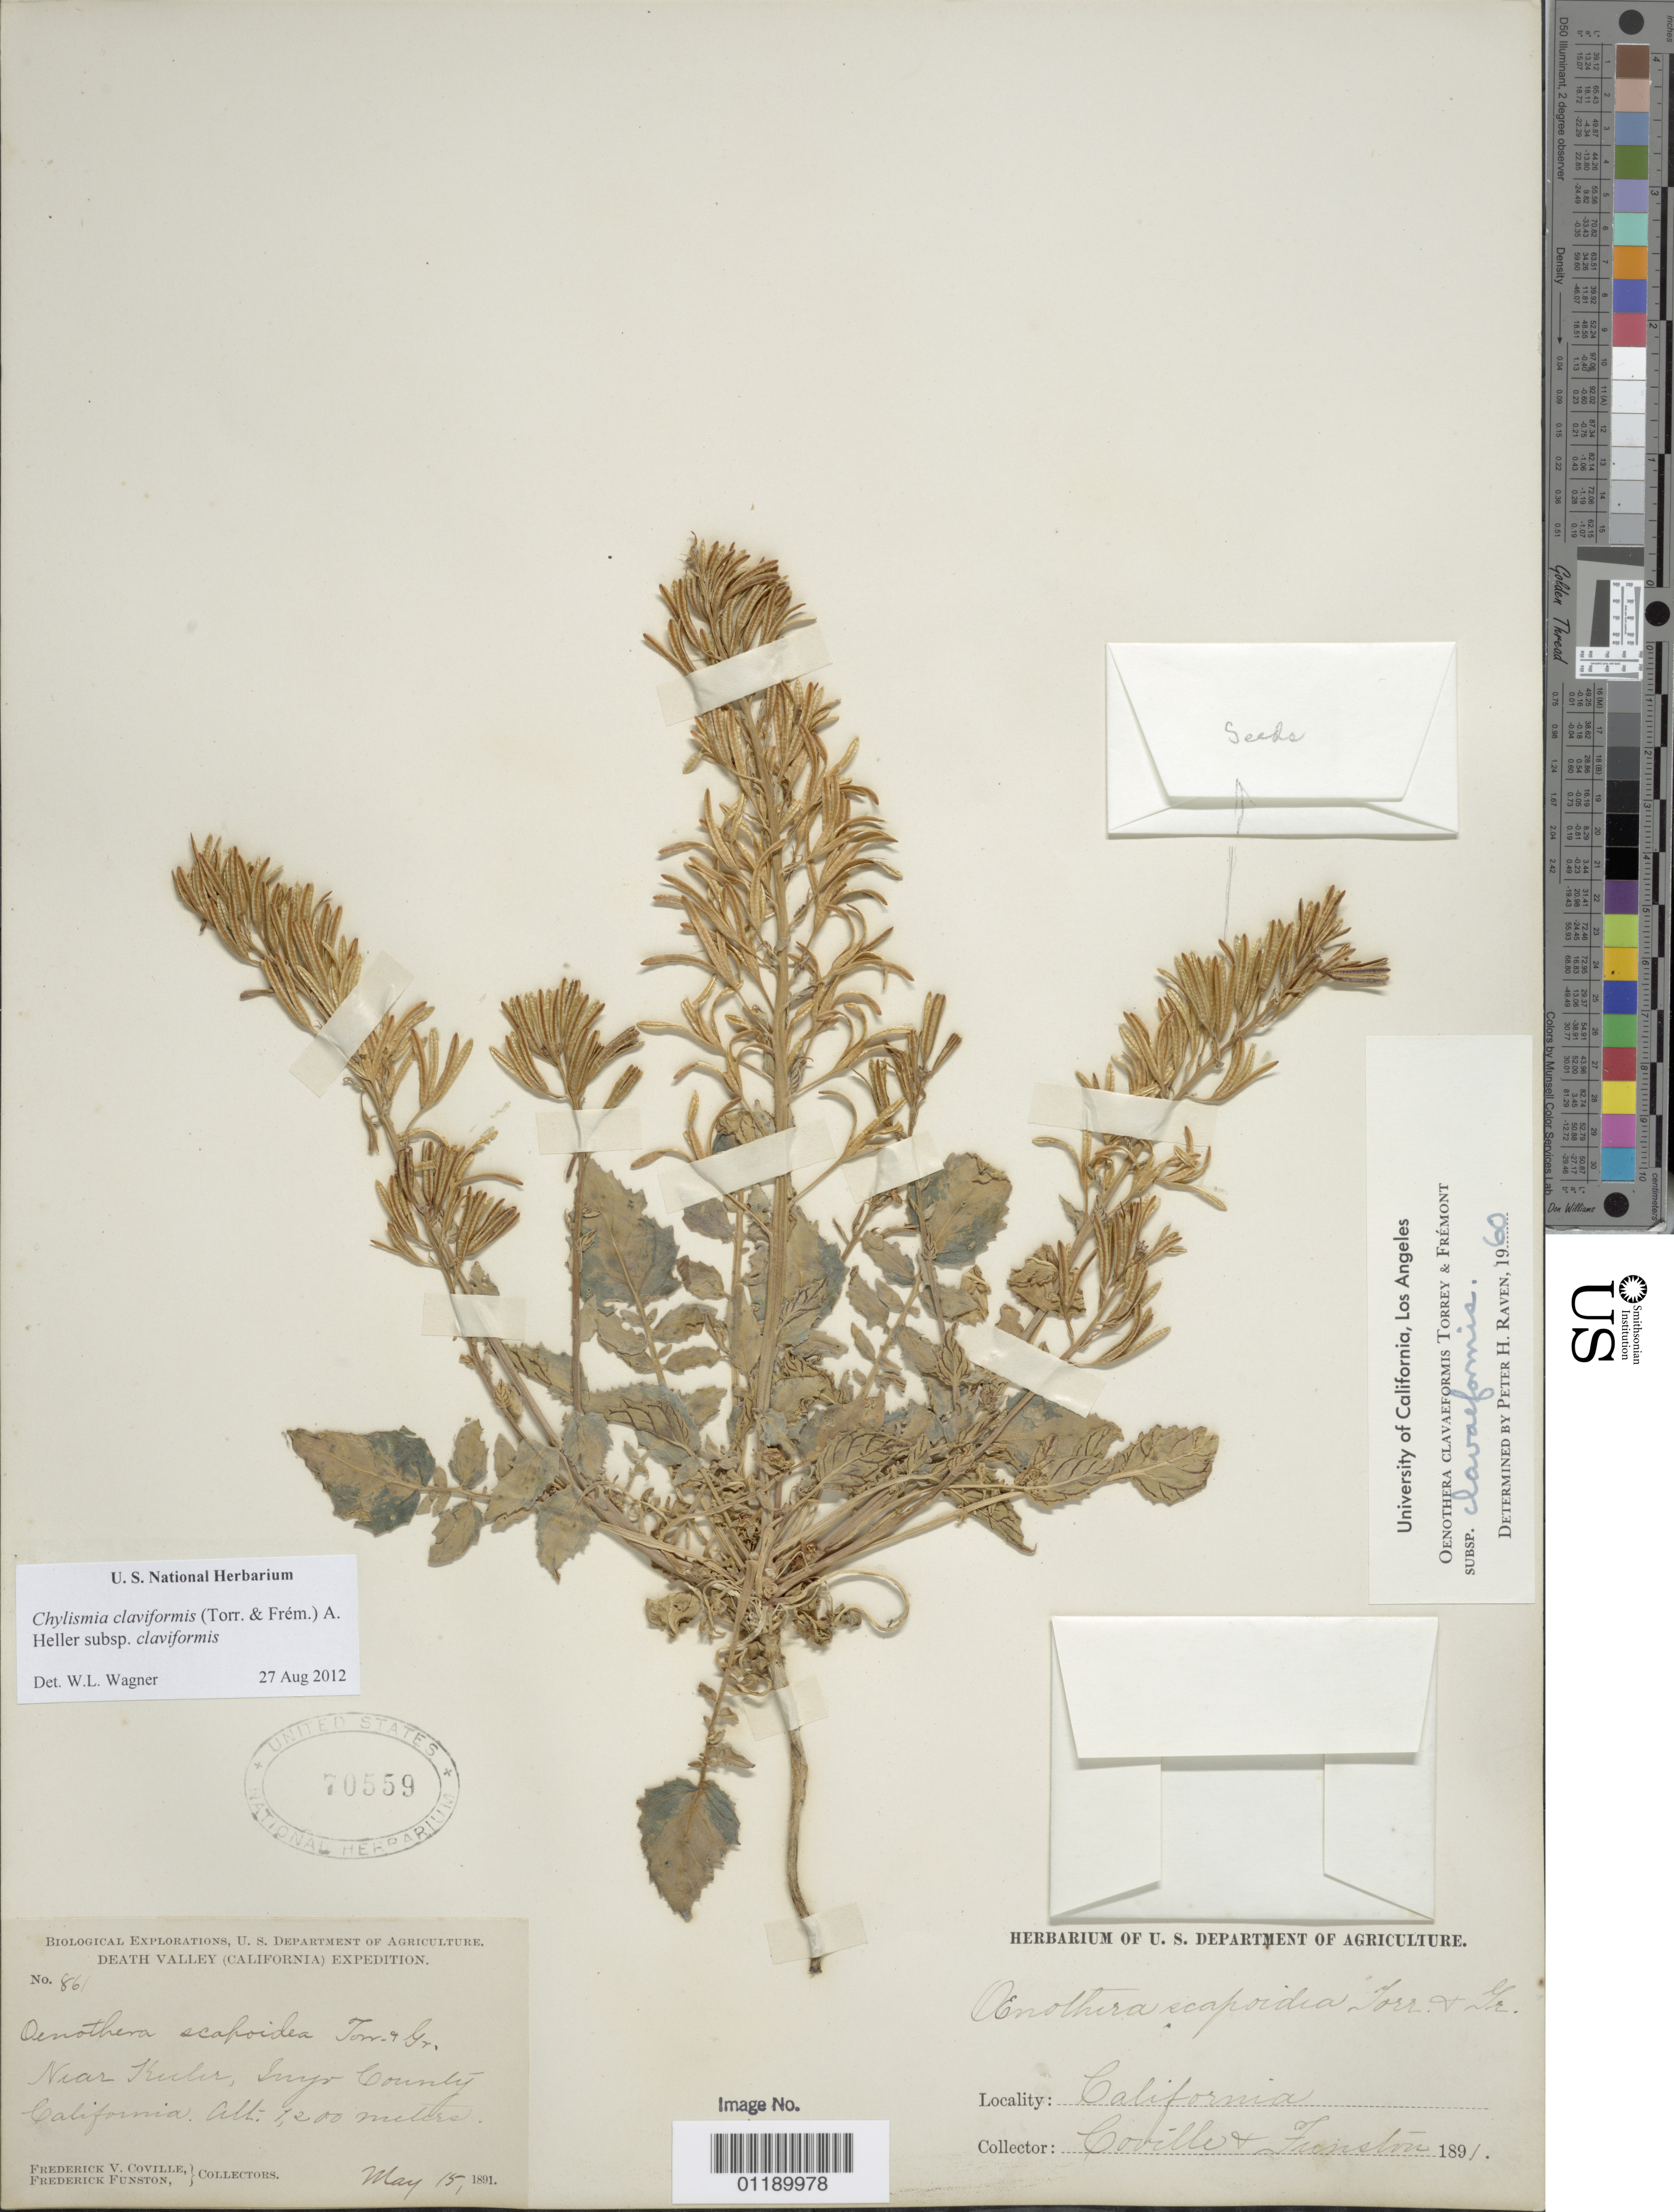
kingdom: Plantae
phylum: Tracheophyta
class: Magnoliopsida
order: Myrtales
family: Onagraceae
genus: Chylismia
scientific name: Chylismia claviformis subsp. claviformis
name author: (Torr. & Frém.) A. Heller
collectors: F. V. Coville & F. Funston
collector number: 861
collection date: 1891-05-15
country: United States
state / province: California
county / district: Inyo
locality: near Keeler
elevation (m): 1200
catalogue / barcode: US 70559